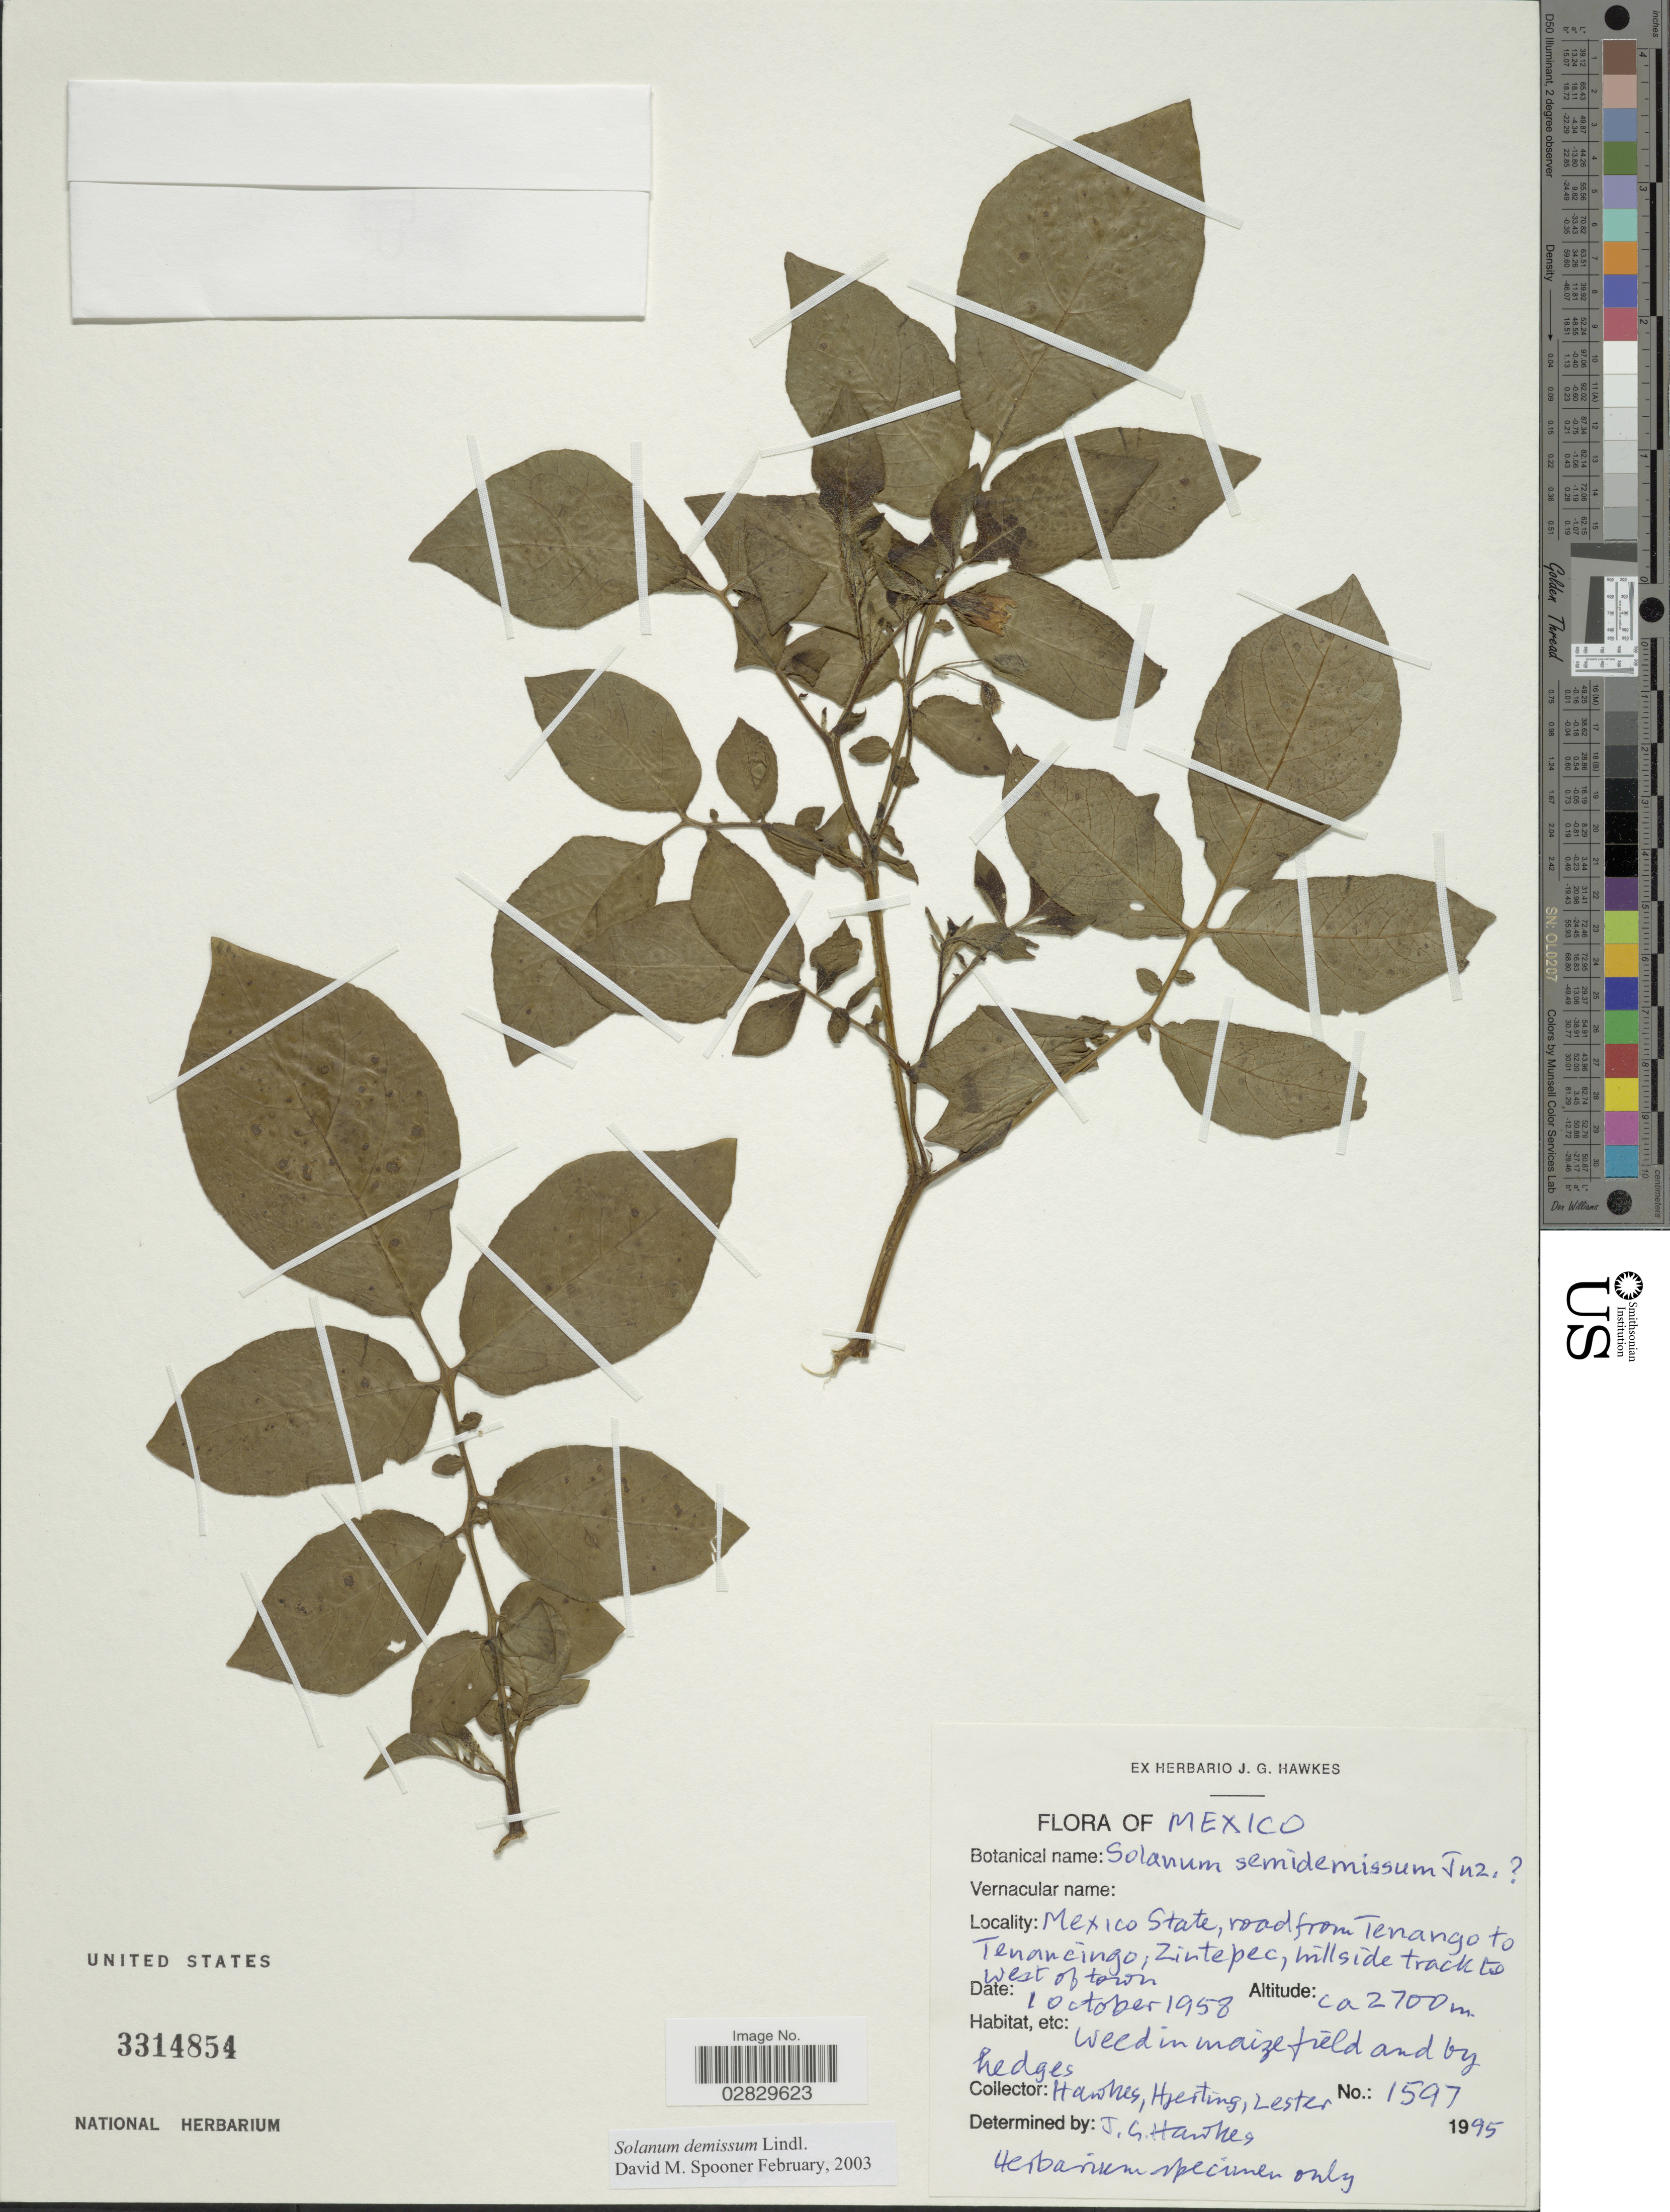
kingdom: Plantae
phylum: Tracheophyta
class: Magnoliopsida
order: Solanales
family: Solanaceae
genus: Solanum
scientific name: Solanum demissum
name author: Lindl.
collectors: -- Hawkes, -- Hjerting & -- Lester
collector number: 1597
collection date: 1958-10-01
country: Mexico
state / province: México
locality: Road from Tenango to Tenancingo, Zintepec, hillside track to west of town.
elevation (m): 2700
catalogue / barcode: US 3314854